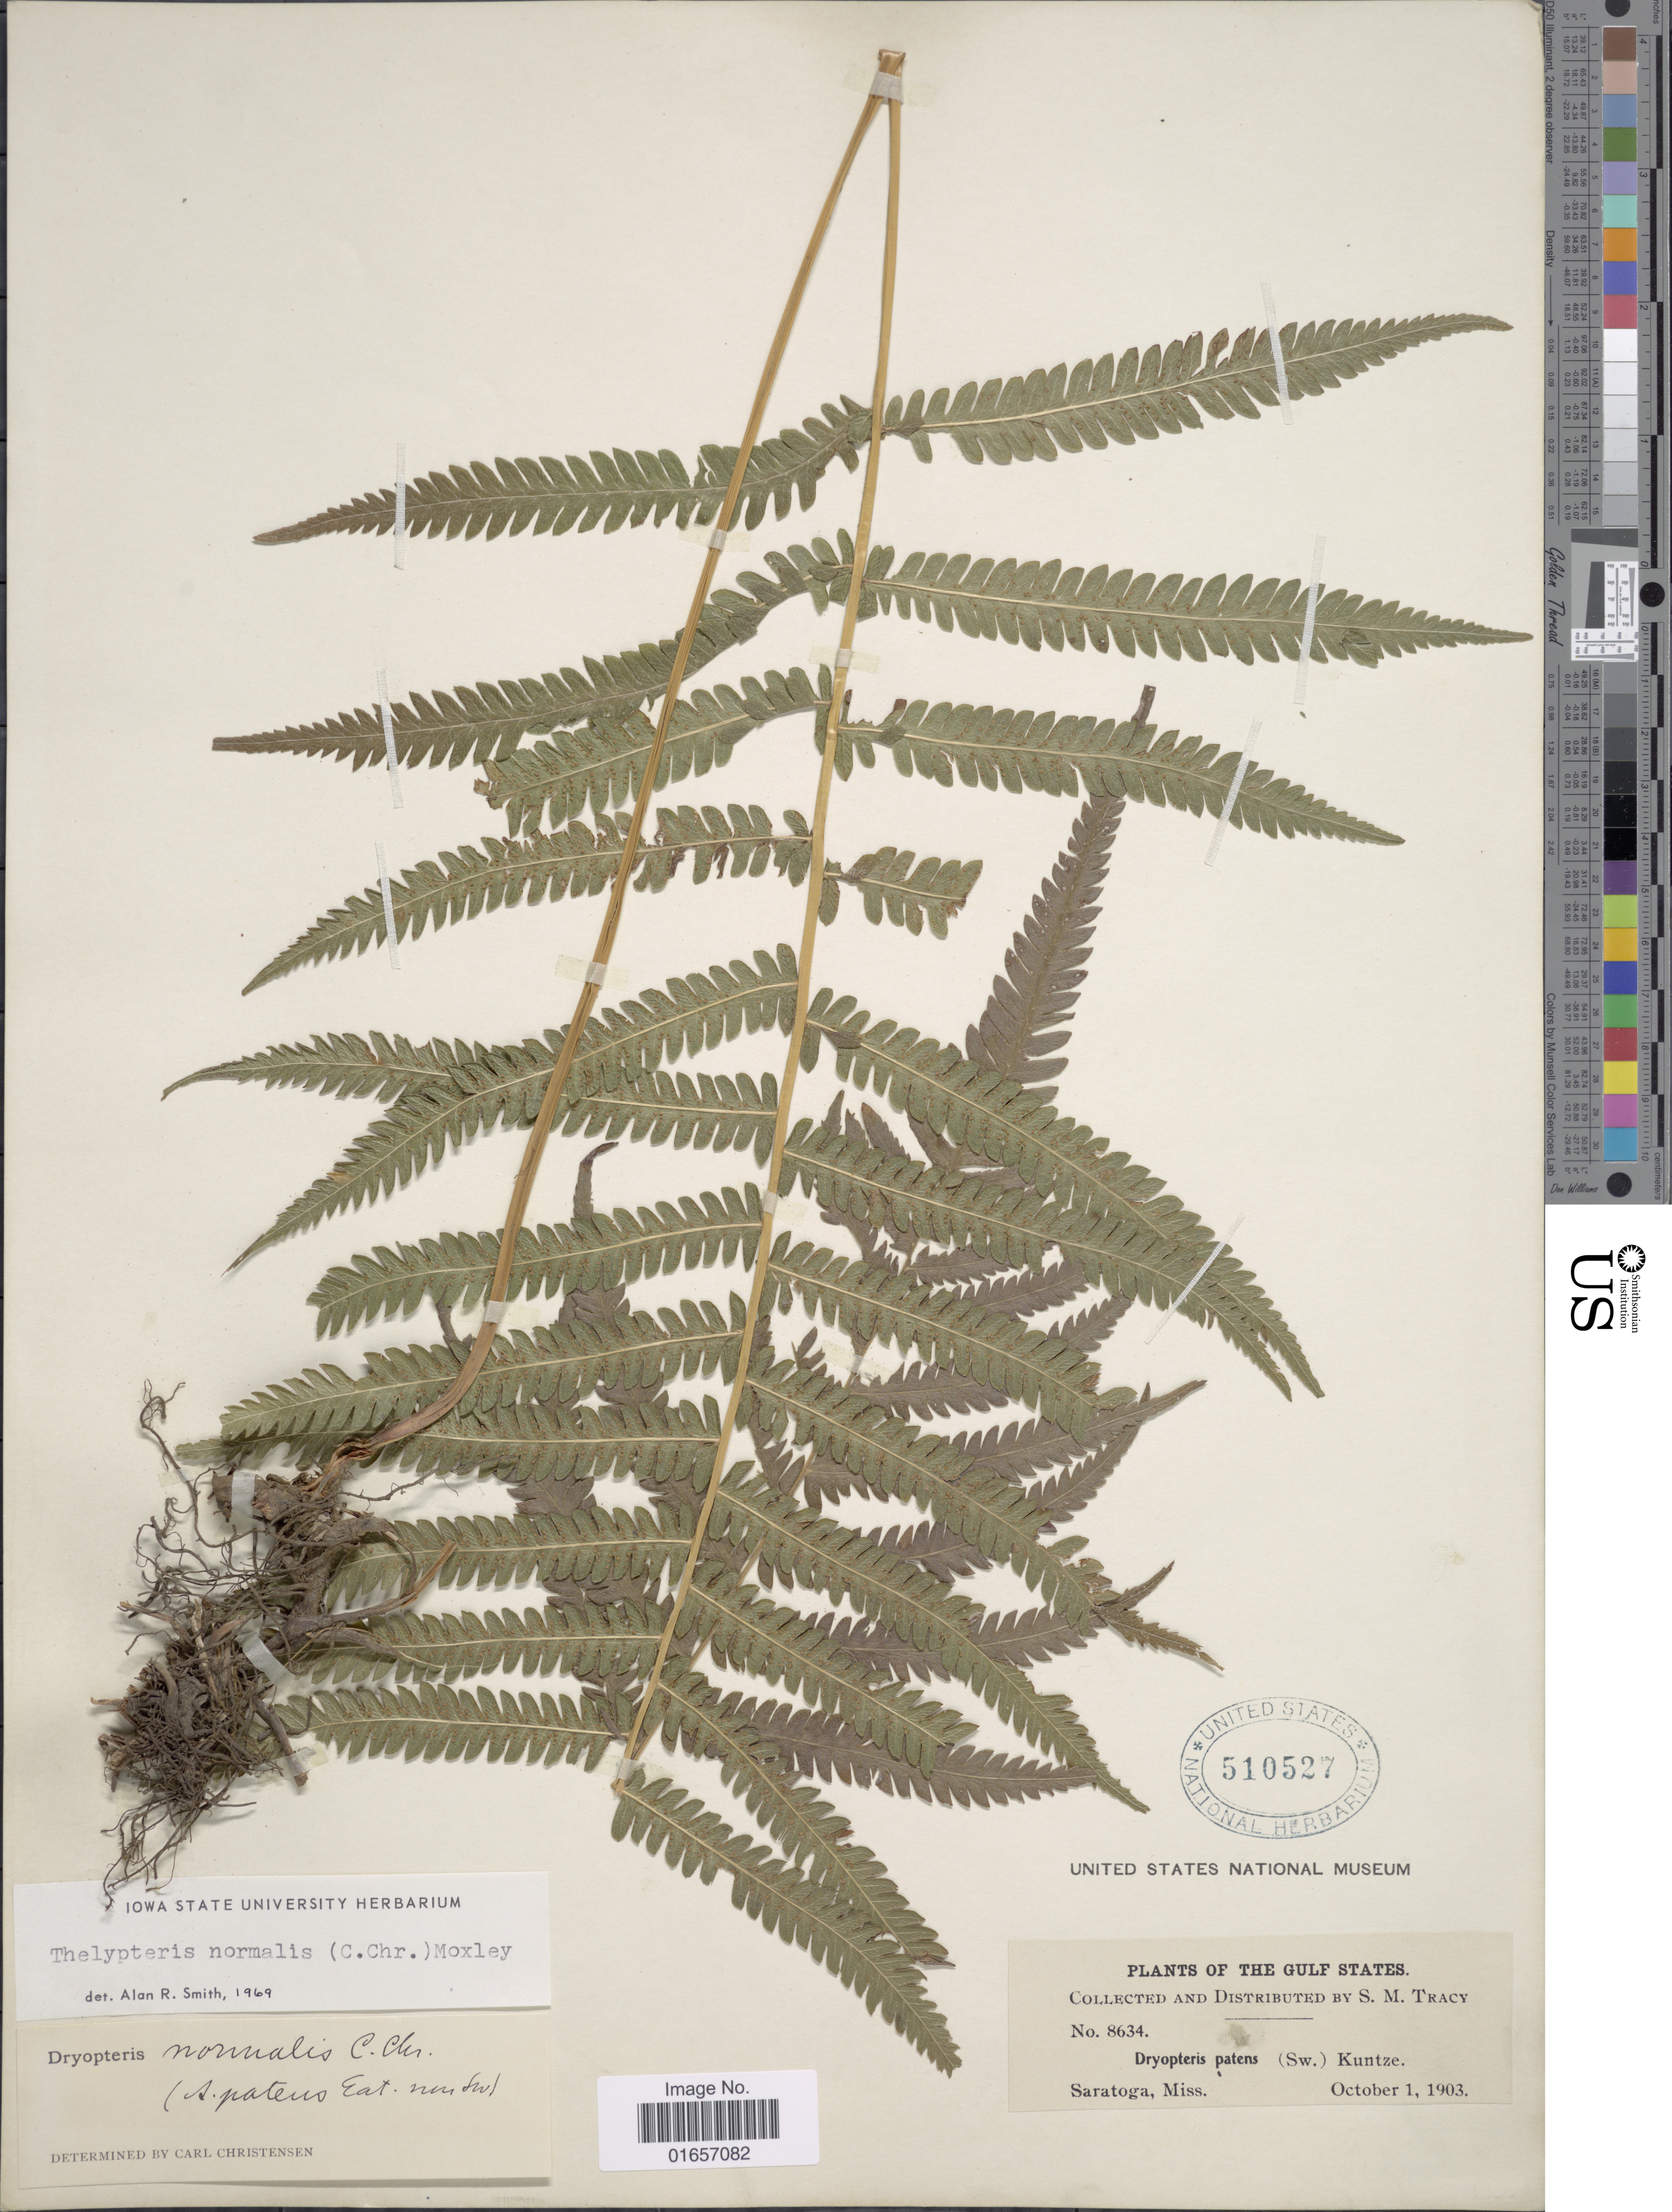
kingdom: Plantae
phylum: Tracheophyta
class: Polypodiopsida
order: Polypodiales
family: Thelypteridaceae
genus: Christella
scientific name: Christella kunthii comb. ined.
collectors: S. M. Tracy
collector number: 8634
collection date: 1903-10-01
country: United States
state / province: Mississippi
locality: The Gulf States, Saratoga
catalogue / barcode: US 510527